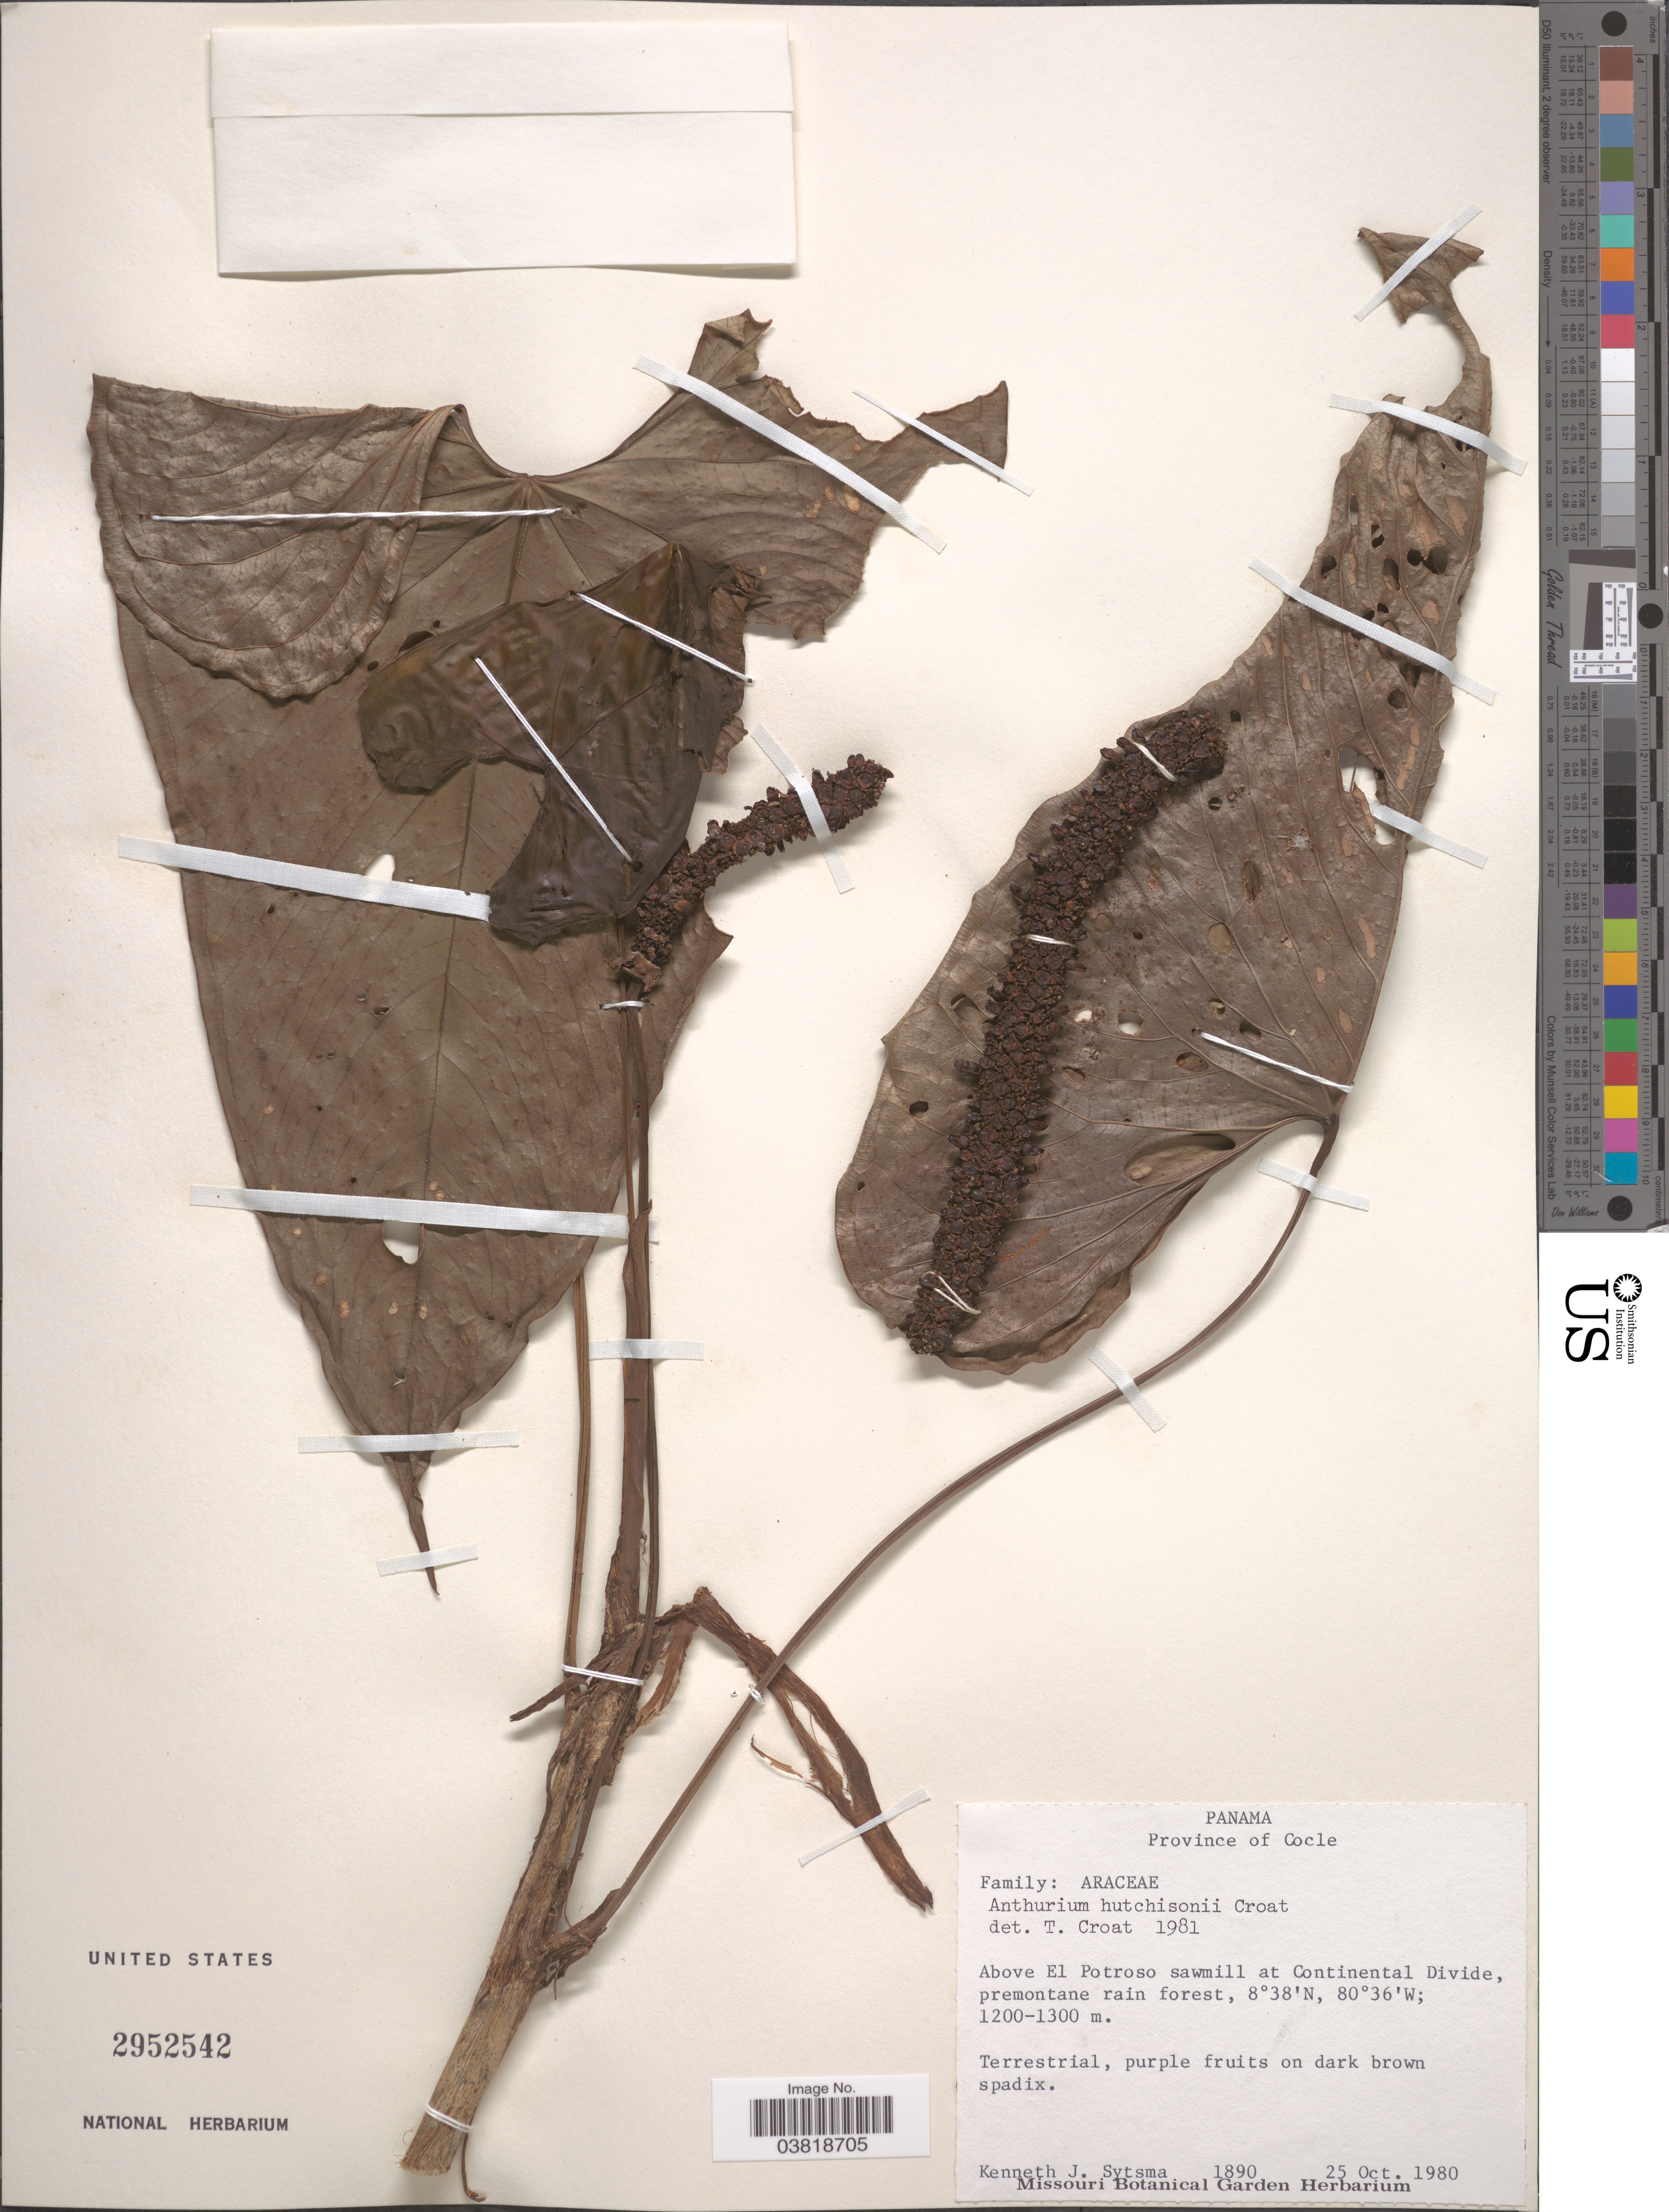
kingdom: Plantae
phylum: Tracheophyta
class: Liliopsida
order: Alismatales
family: Araceae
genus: Anthurium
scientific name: Anthurium hutchisonii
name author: Croat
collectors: K. J. Sytsma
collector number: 1890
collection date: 1980-10-25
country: Panama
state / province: Cocle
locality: Above El Potroso sawmill at Continental Divide, premontane rain forest.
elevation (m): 1200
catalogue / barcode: US 2952542